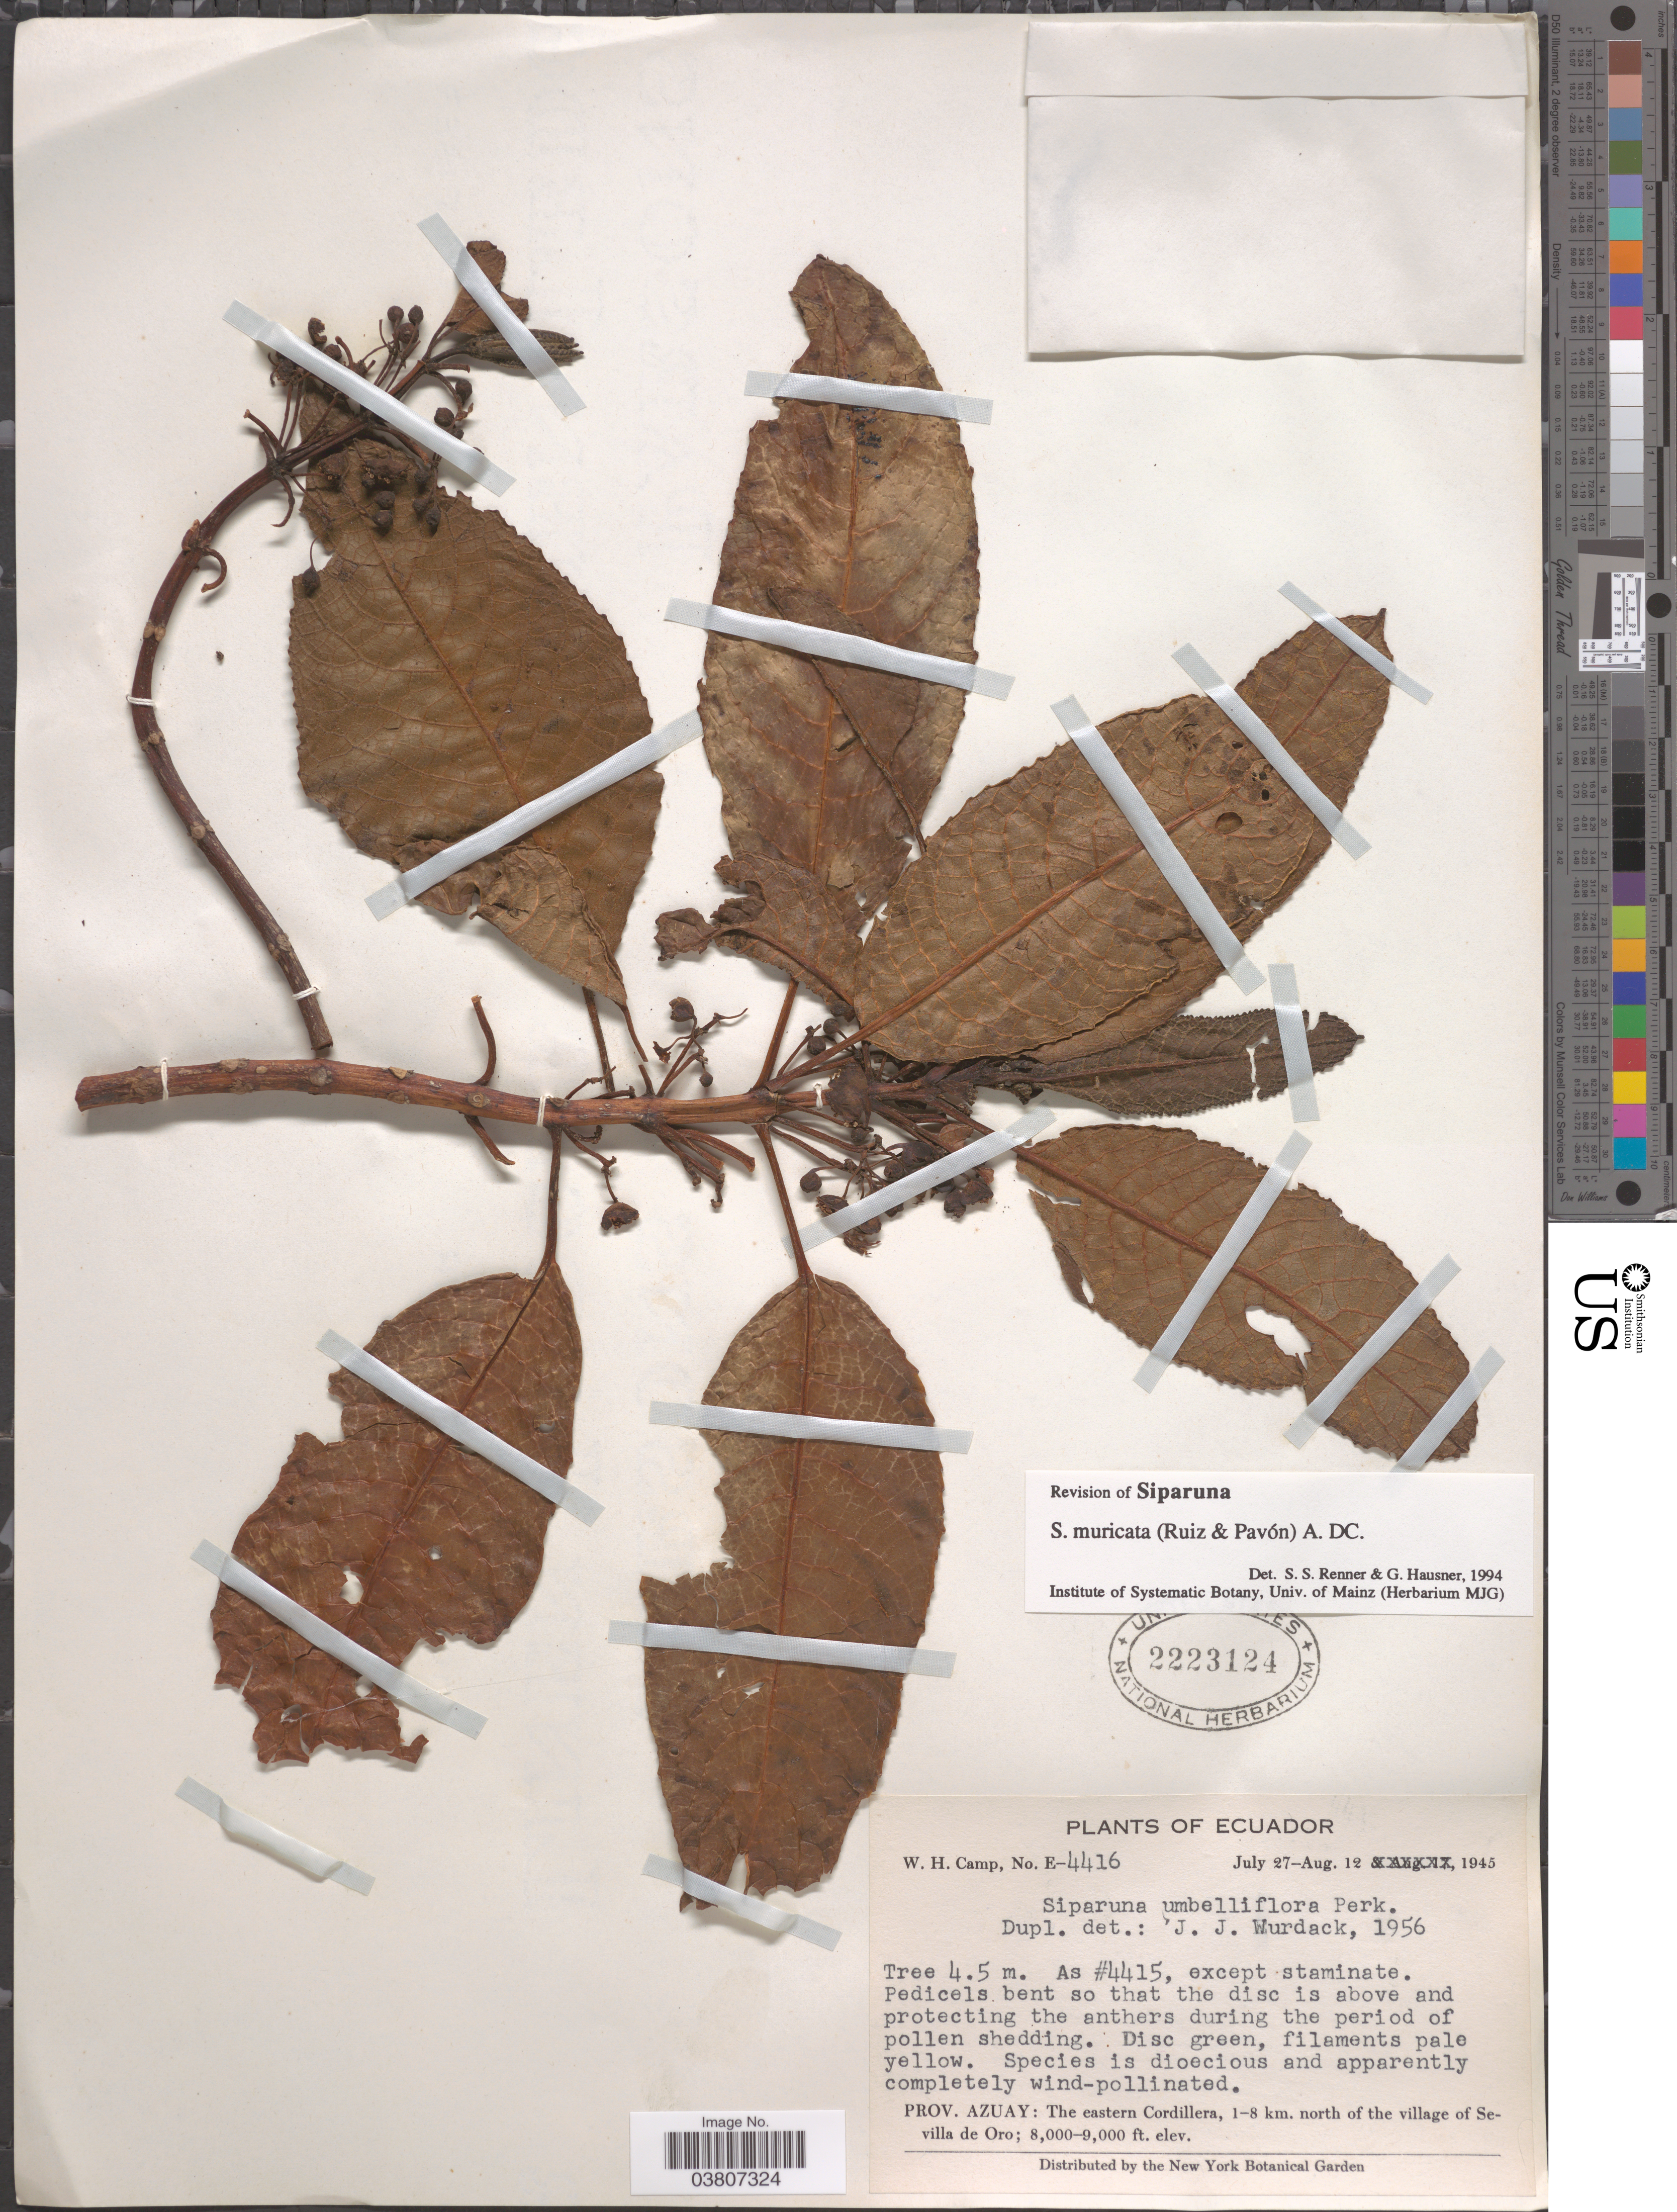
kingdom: Plantae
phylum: Tracheophyta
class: Magnoliopsida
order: Laurales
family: Siparunaceae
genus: Siparuna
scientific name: Siparuna muricata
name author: (Ruiz & Pav.) A. DC.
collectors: W. H. Camp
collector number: E-4416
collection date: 1945-07-27/1945-08-12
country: Ecuador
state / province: Azuay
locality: The eastern Cordillera, 1-8 km. north of the village of Sevilla de Oro.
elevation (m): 2438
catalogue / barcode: US 2223124